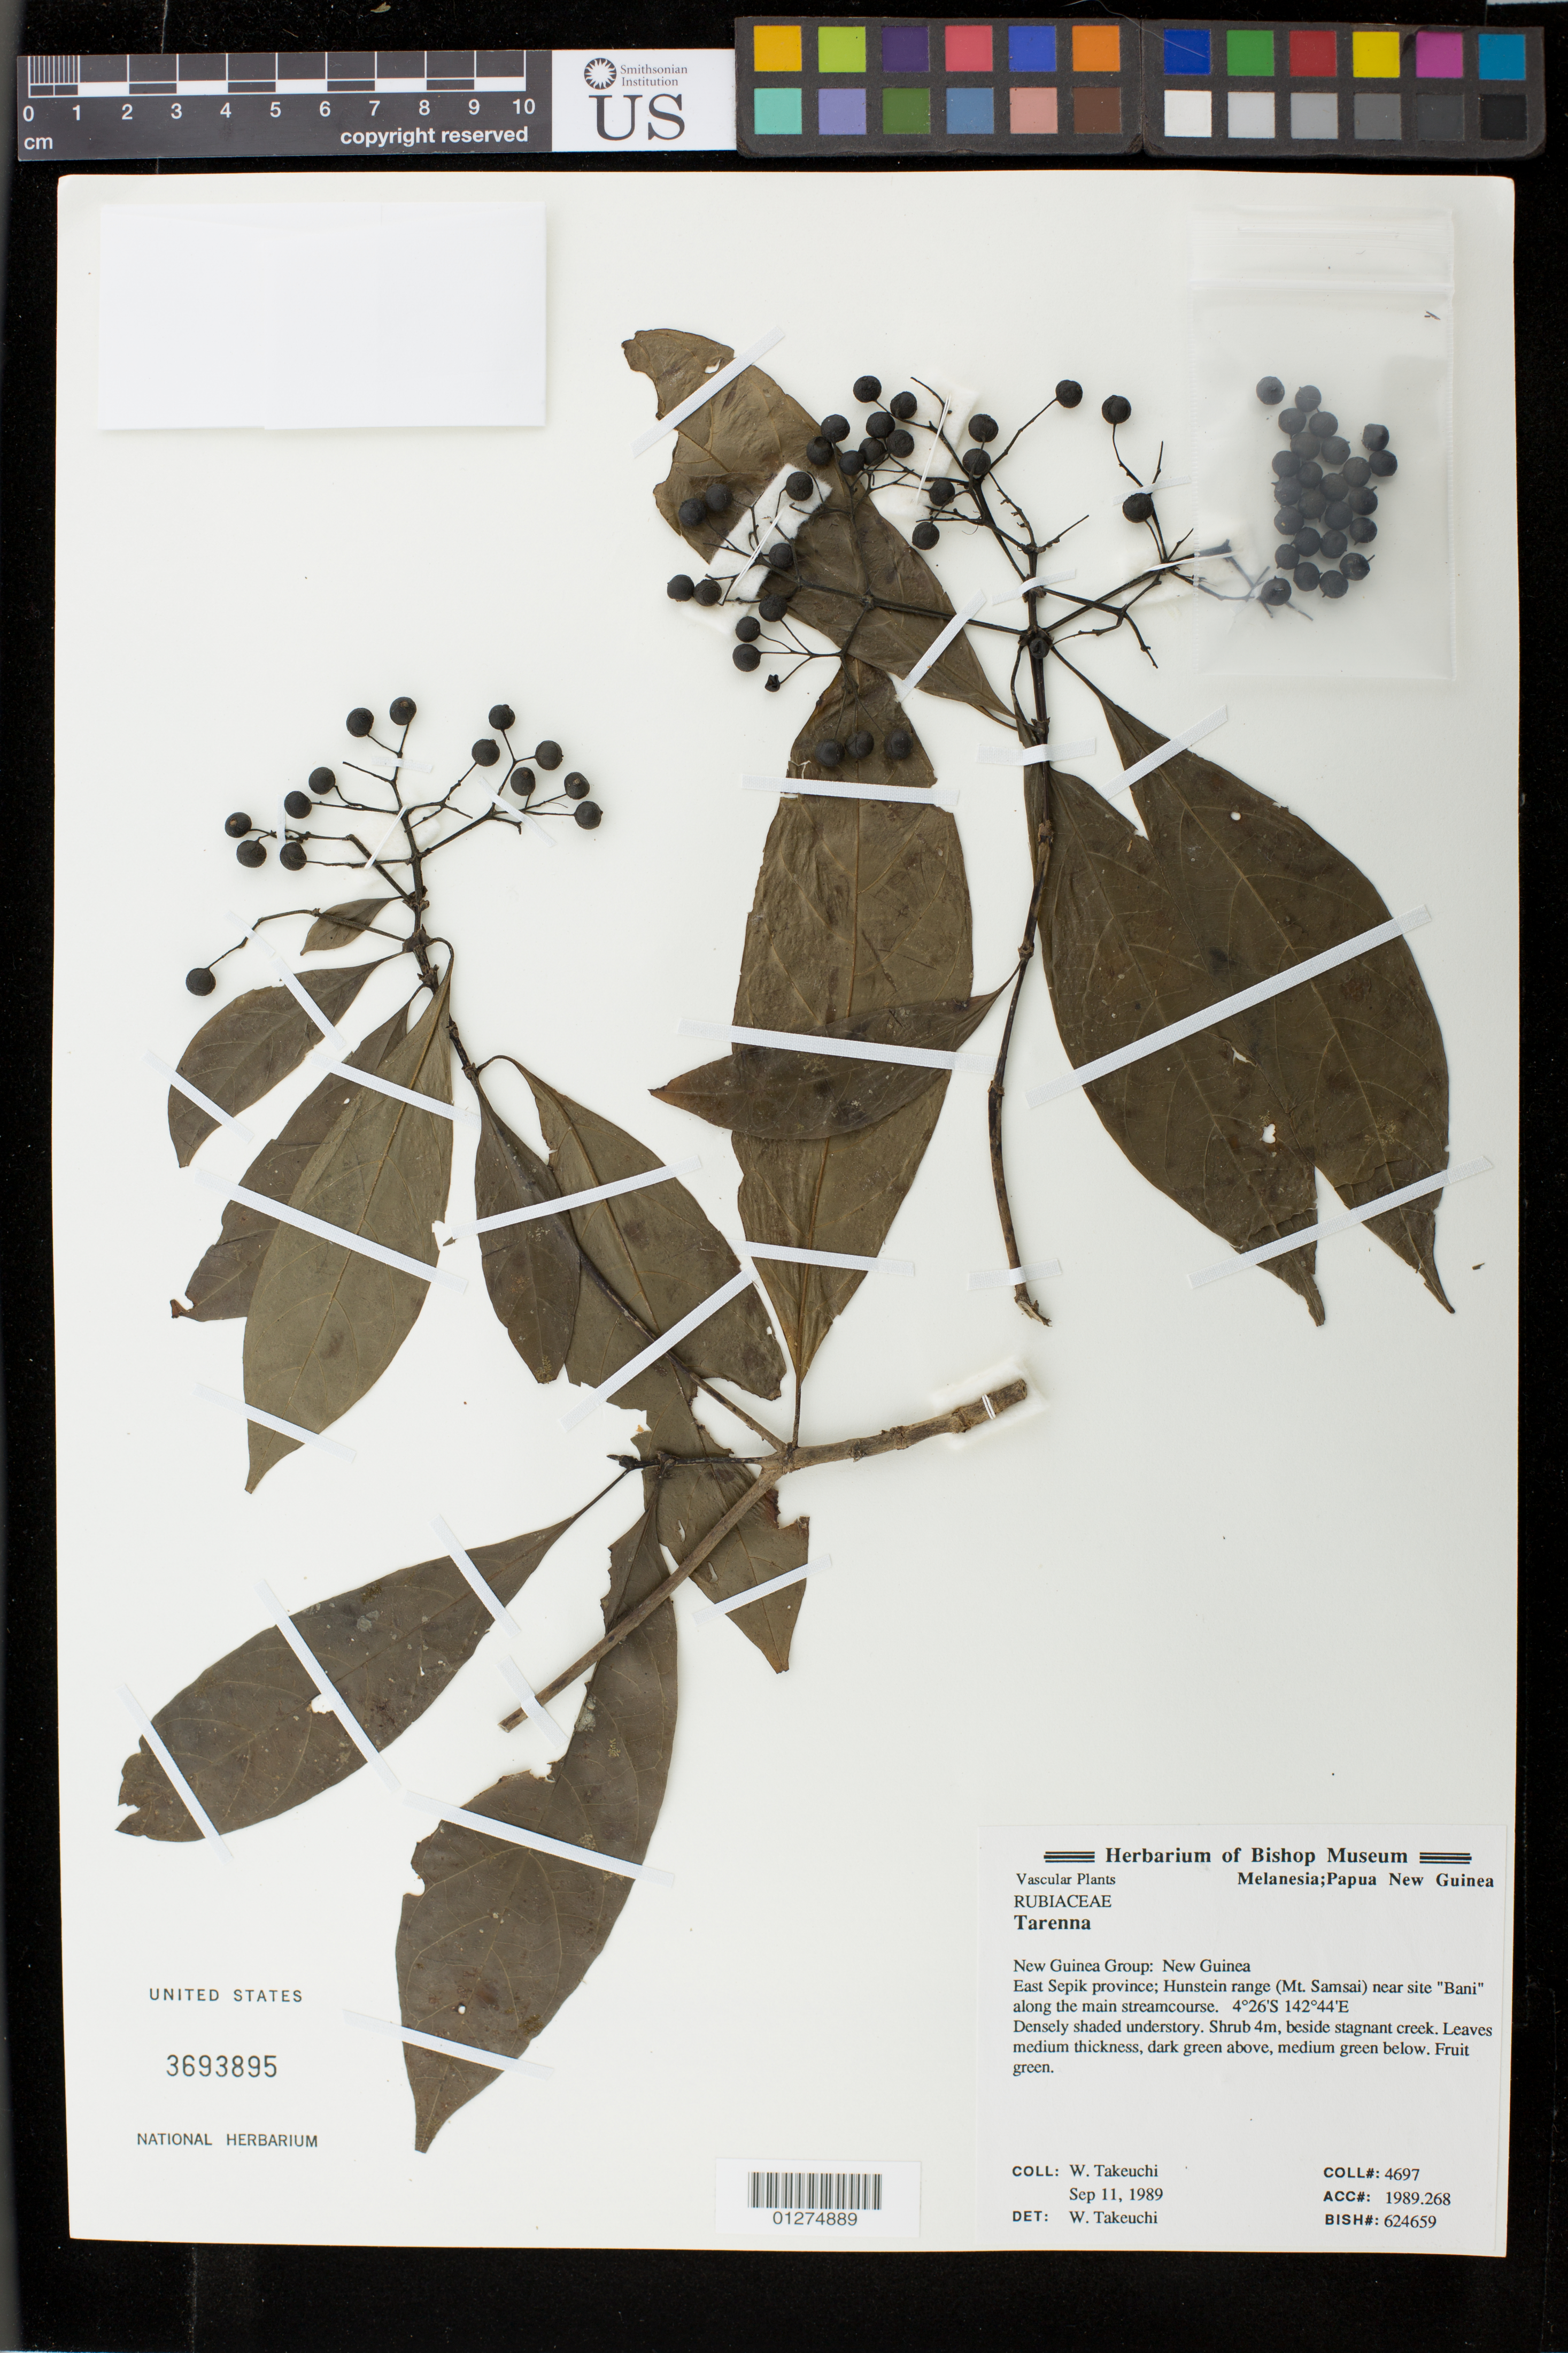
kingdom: Plantae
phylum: Tracheophyta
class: Magnoliopsida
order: Gentianales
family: Rubiaceae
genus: Tarenna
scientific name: Tarenna sp.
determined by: Takeuchi, W.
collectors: W. N. Takeuchi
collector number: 4697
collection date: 1989-09-11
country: Papua New Guinea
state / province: East Sepik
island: New Guinea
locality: Hunstein range (Mt. Samsai) near site "Bani" along main streamcourse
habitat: densely shaded understory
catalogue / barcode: US 3693895